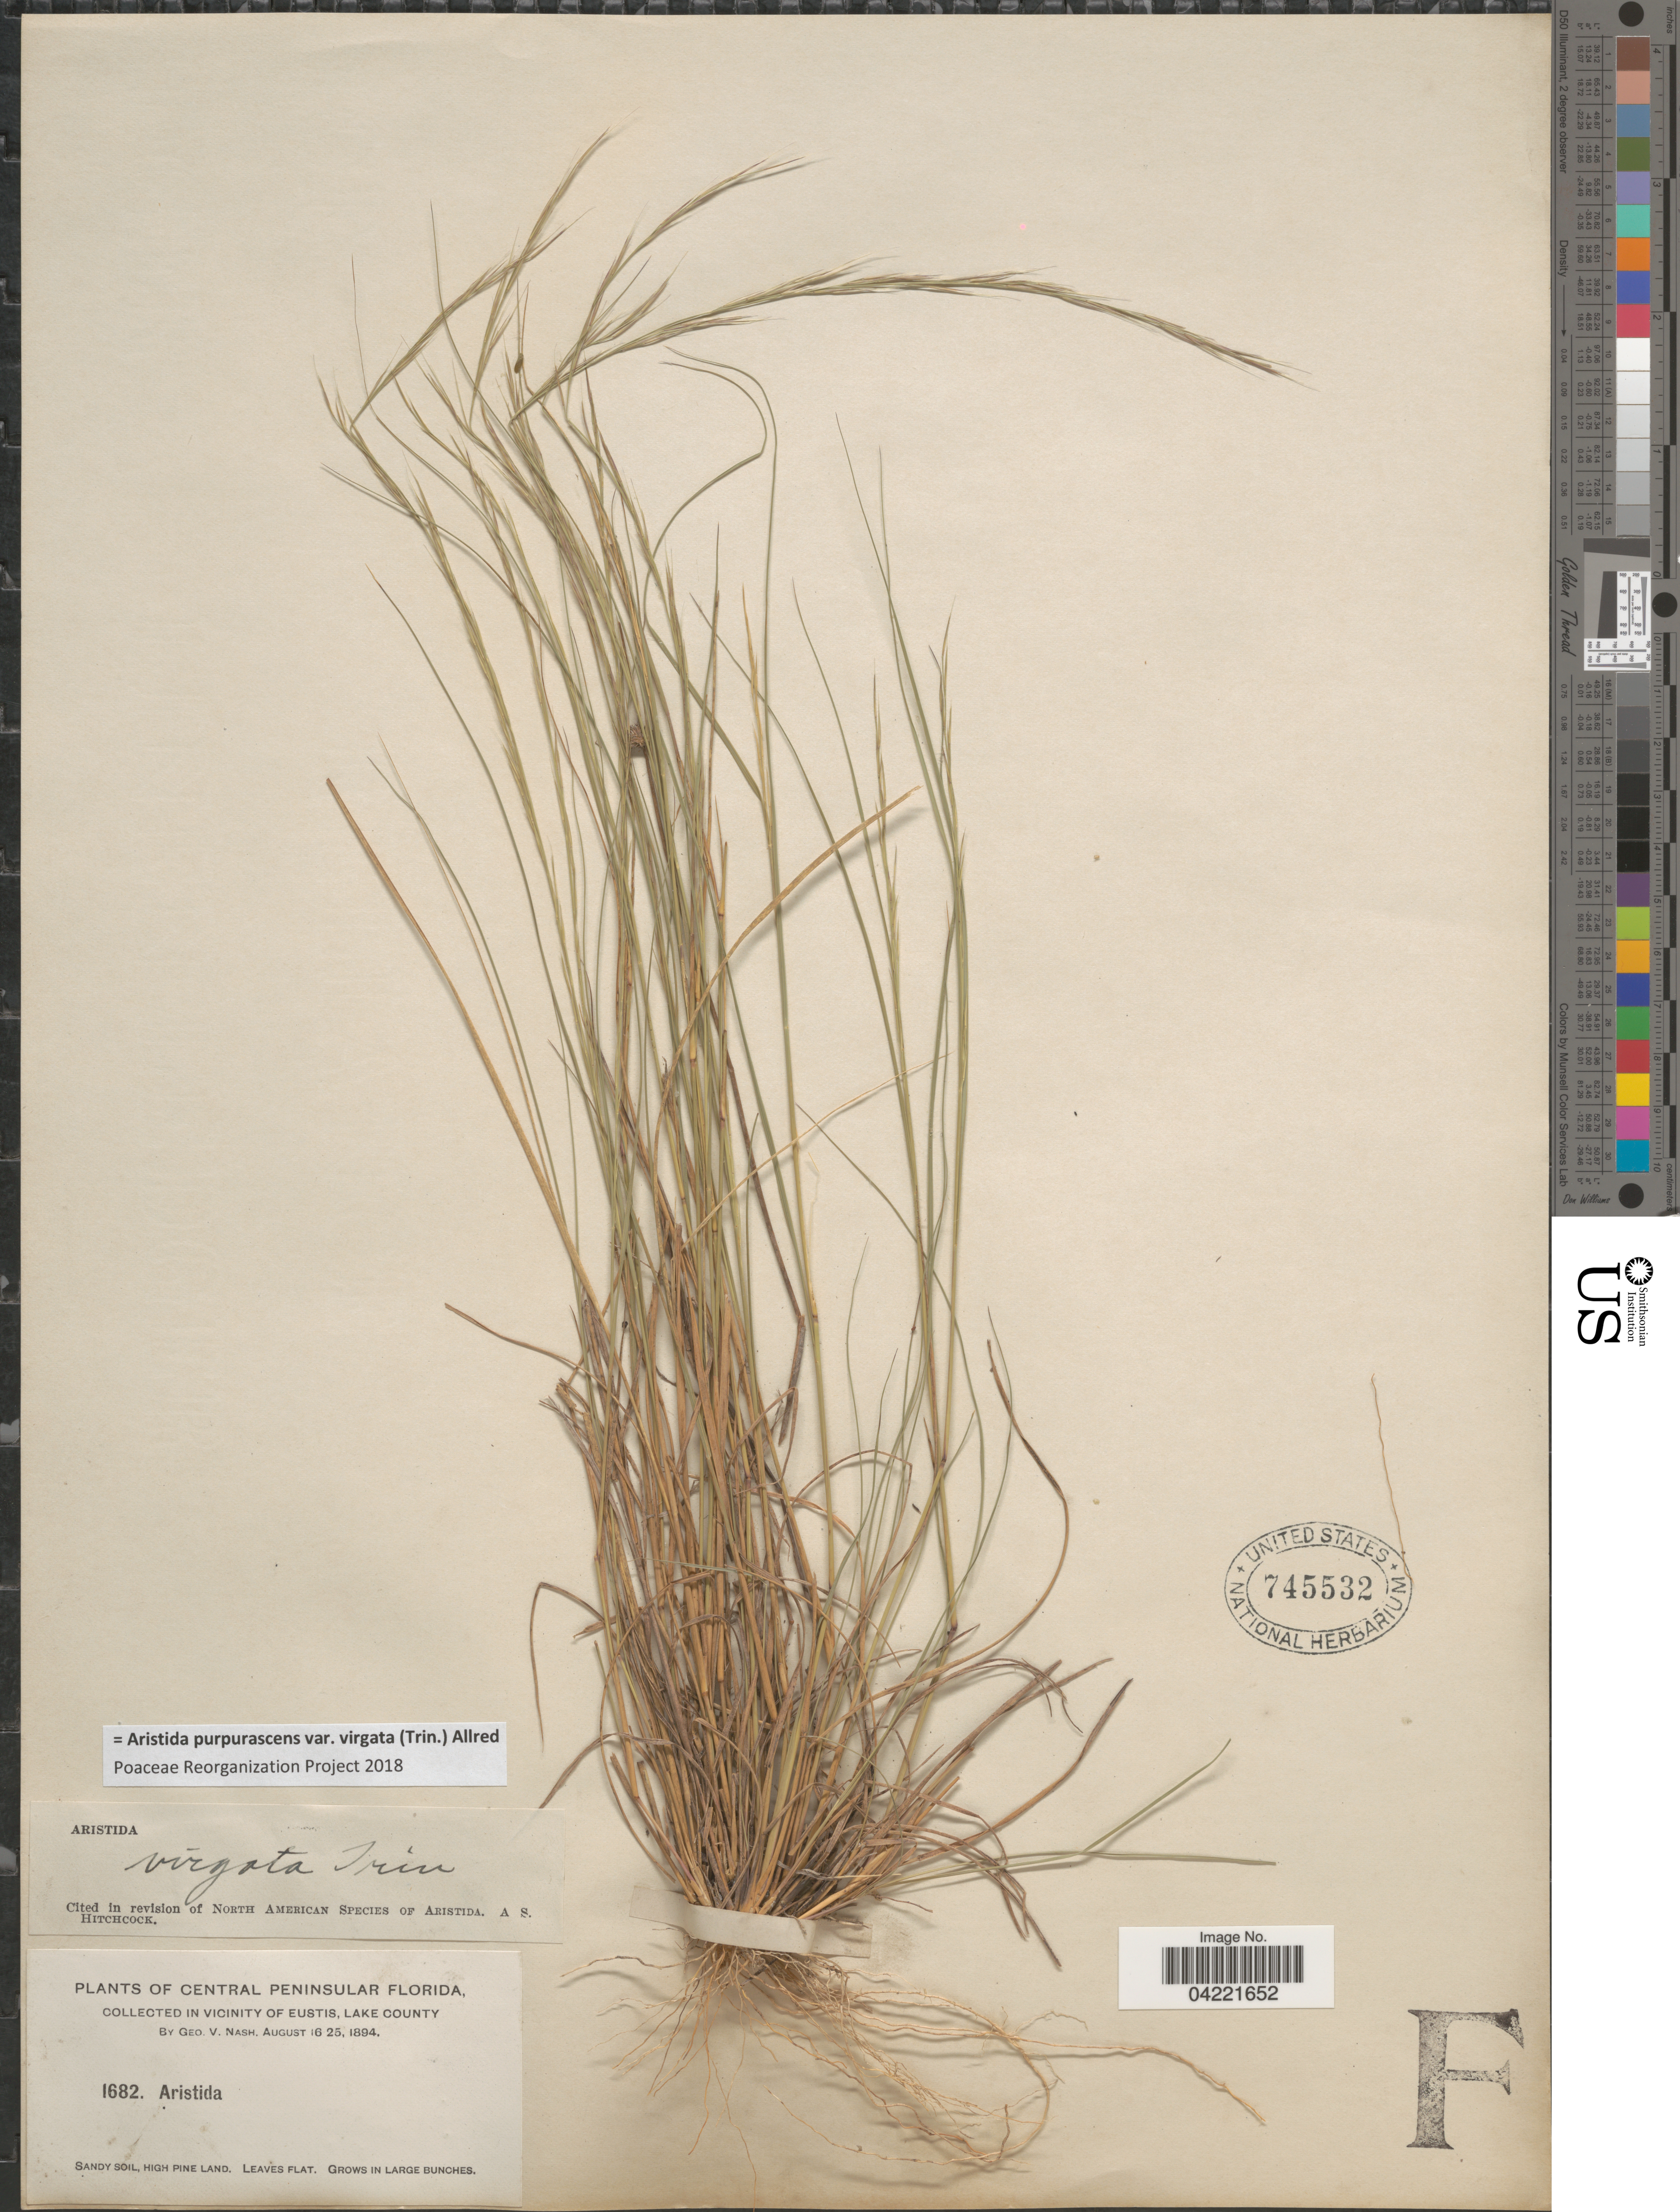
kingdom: Plantae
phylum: Tracheophyta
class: Liliopsida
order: Poales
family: Poaceae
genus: Aristida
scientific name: Aristida purpurascens var. virgata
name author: (Trin.) Allred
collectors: G. V. Nash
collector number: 1682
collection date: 1894-08-16/1894-08-25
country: United States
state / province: Florida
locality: Central Peninsular Florida. In vicinity of Eustis, Lake County.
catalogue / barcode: US 745532